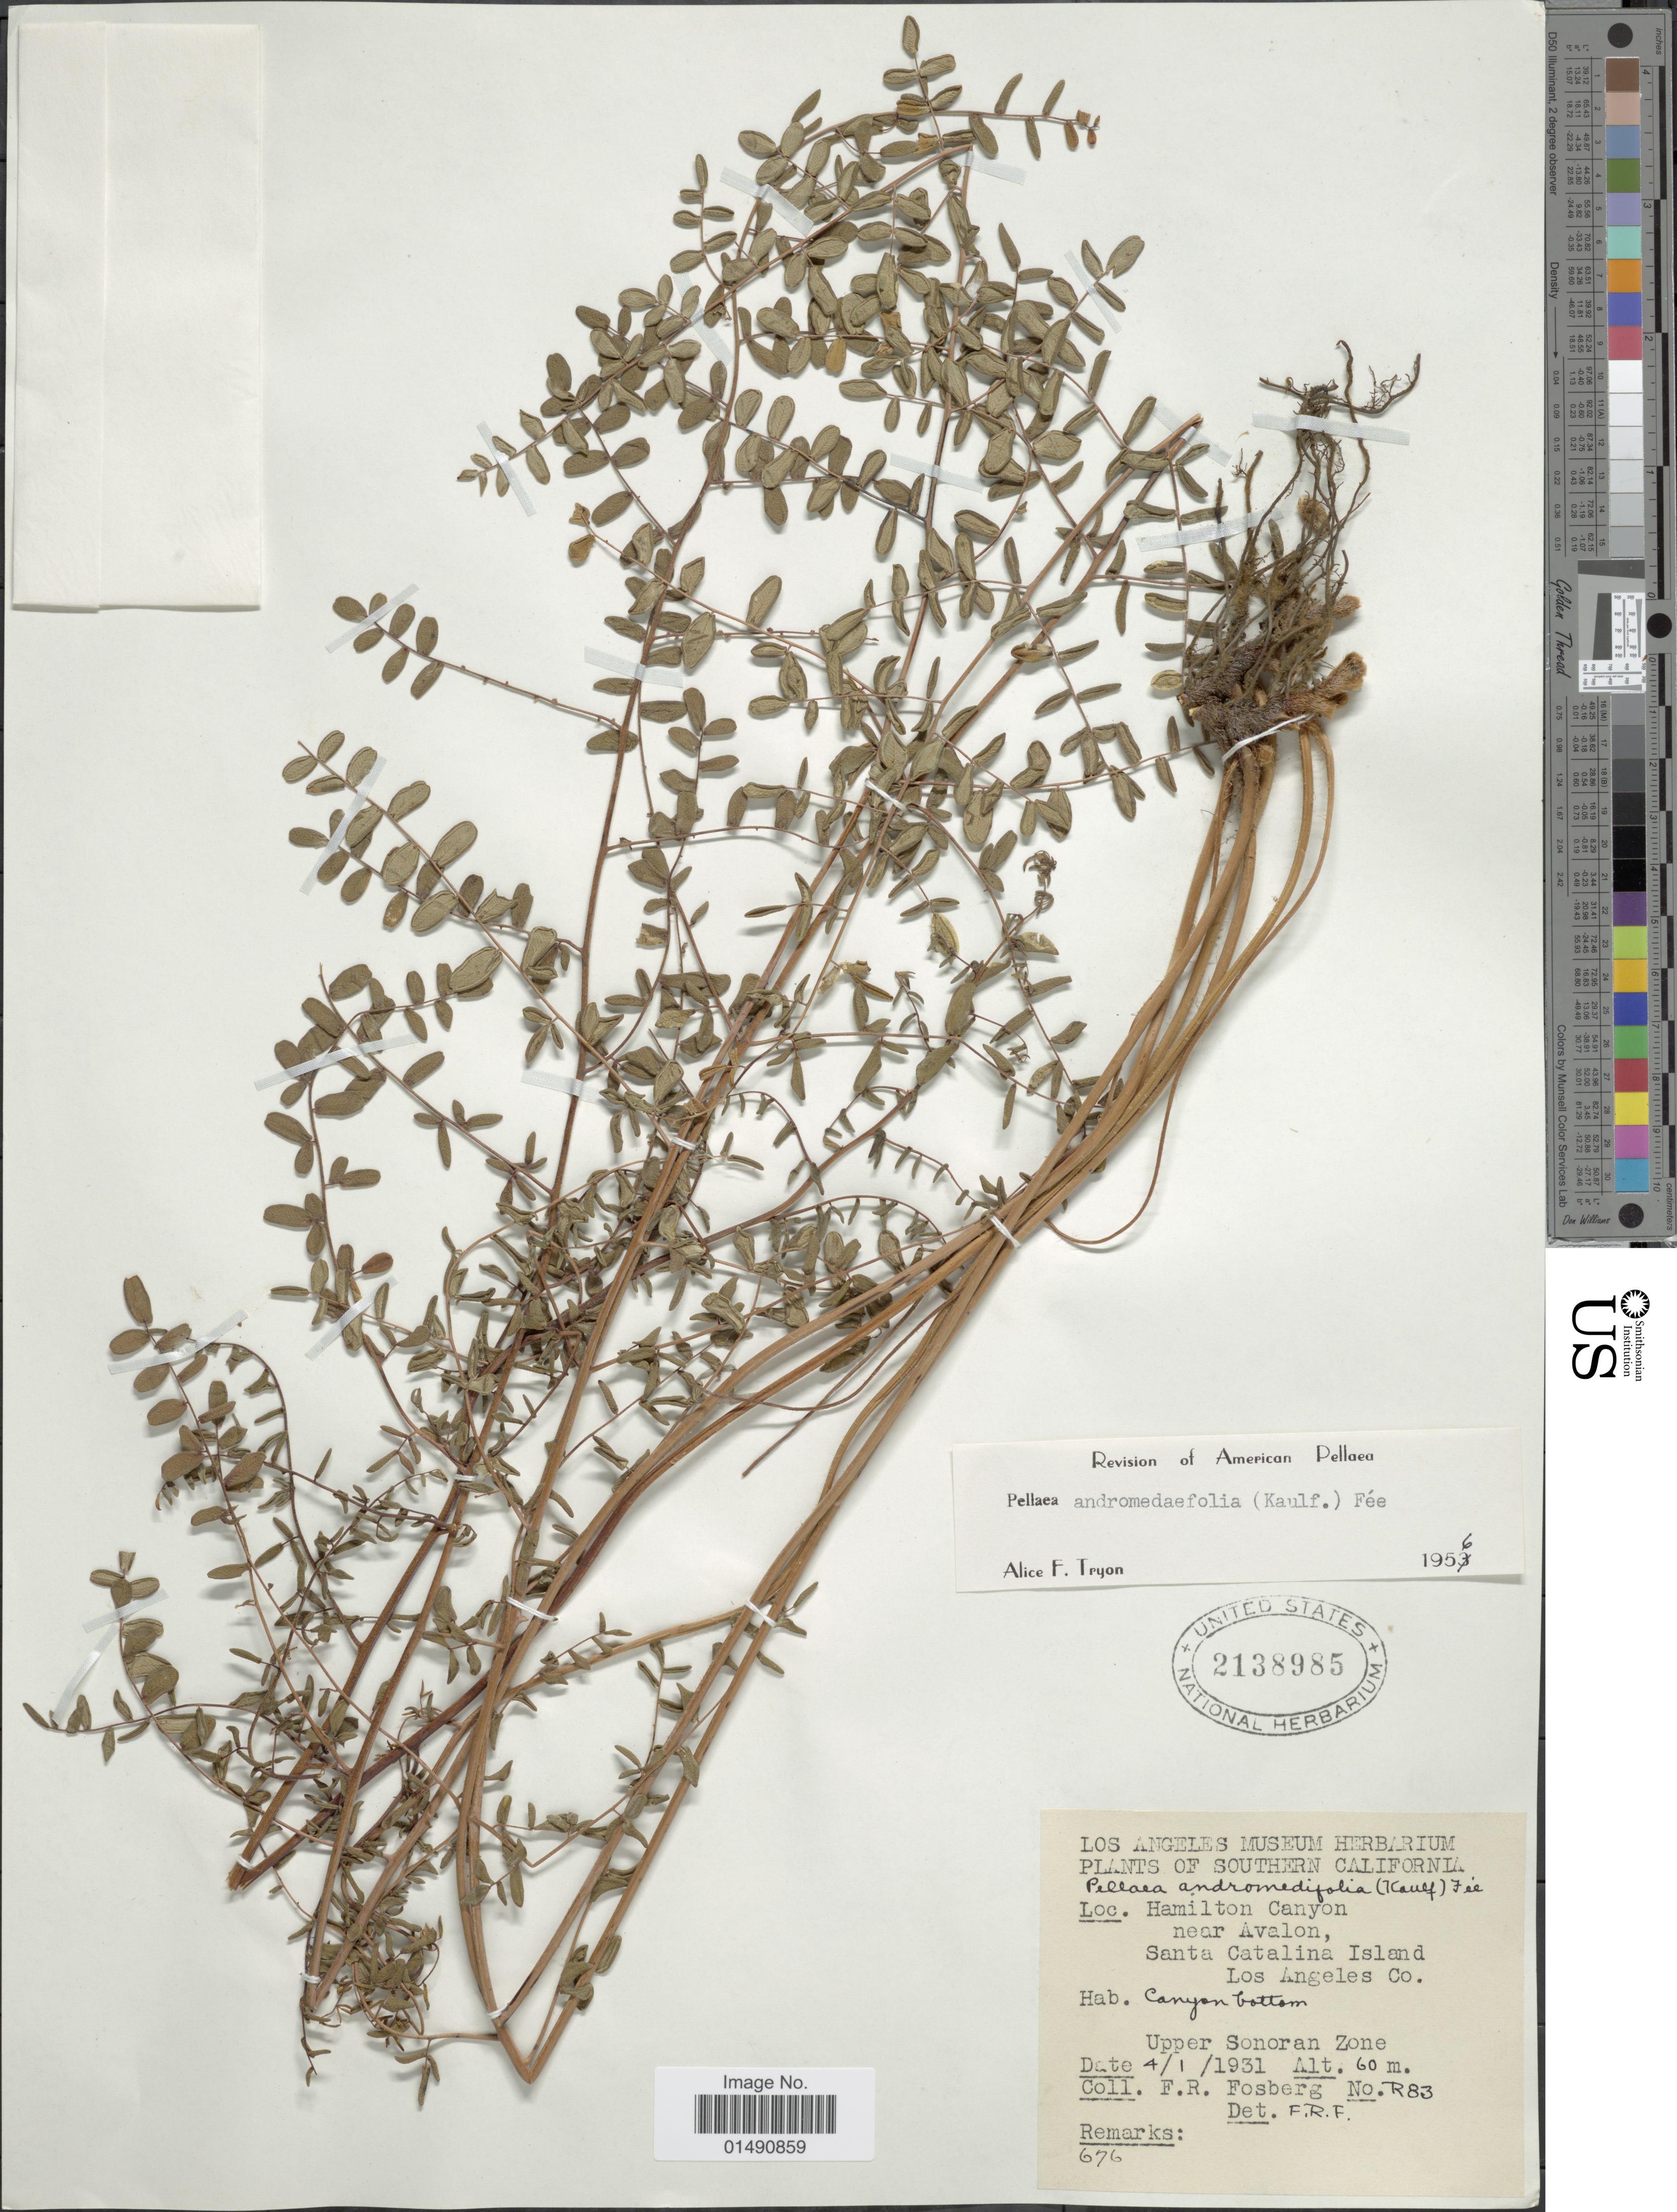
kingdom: Plantae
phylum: Tracheophyta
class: Polypodiopsida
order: Polypodiales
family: Pteridaceae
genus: Pellaea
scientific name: Pellaea andromedifolia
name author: (Kaulf.) Fée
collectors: F. R. Fosberg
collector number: R83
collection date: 1931-04-01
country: United States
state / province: California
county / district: Los Angeles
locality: Southern California, Hamilton Canyon near Avalon, Santa Catalina Island, Los Angeles Co., Upper Sonoran Zone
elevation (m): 60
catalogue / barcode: US 2138985